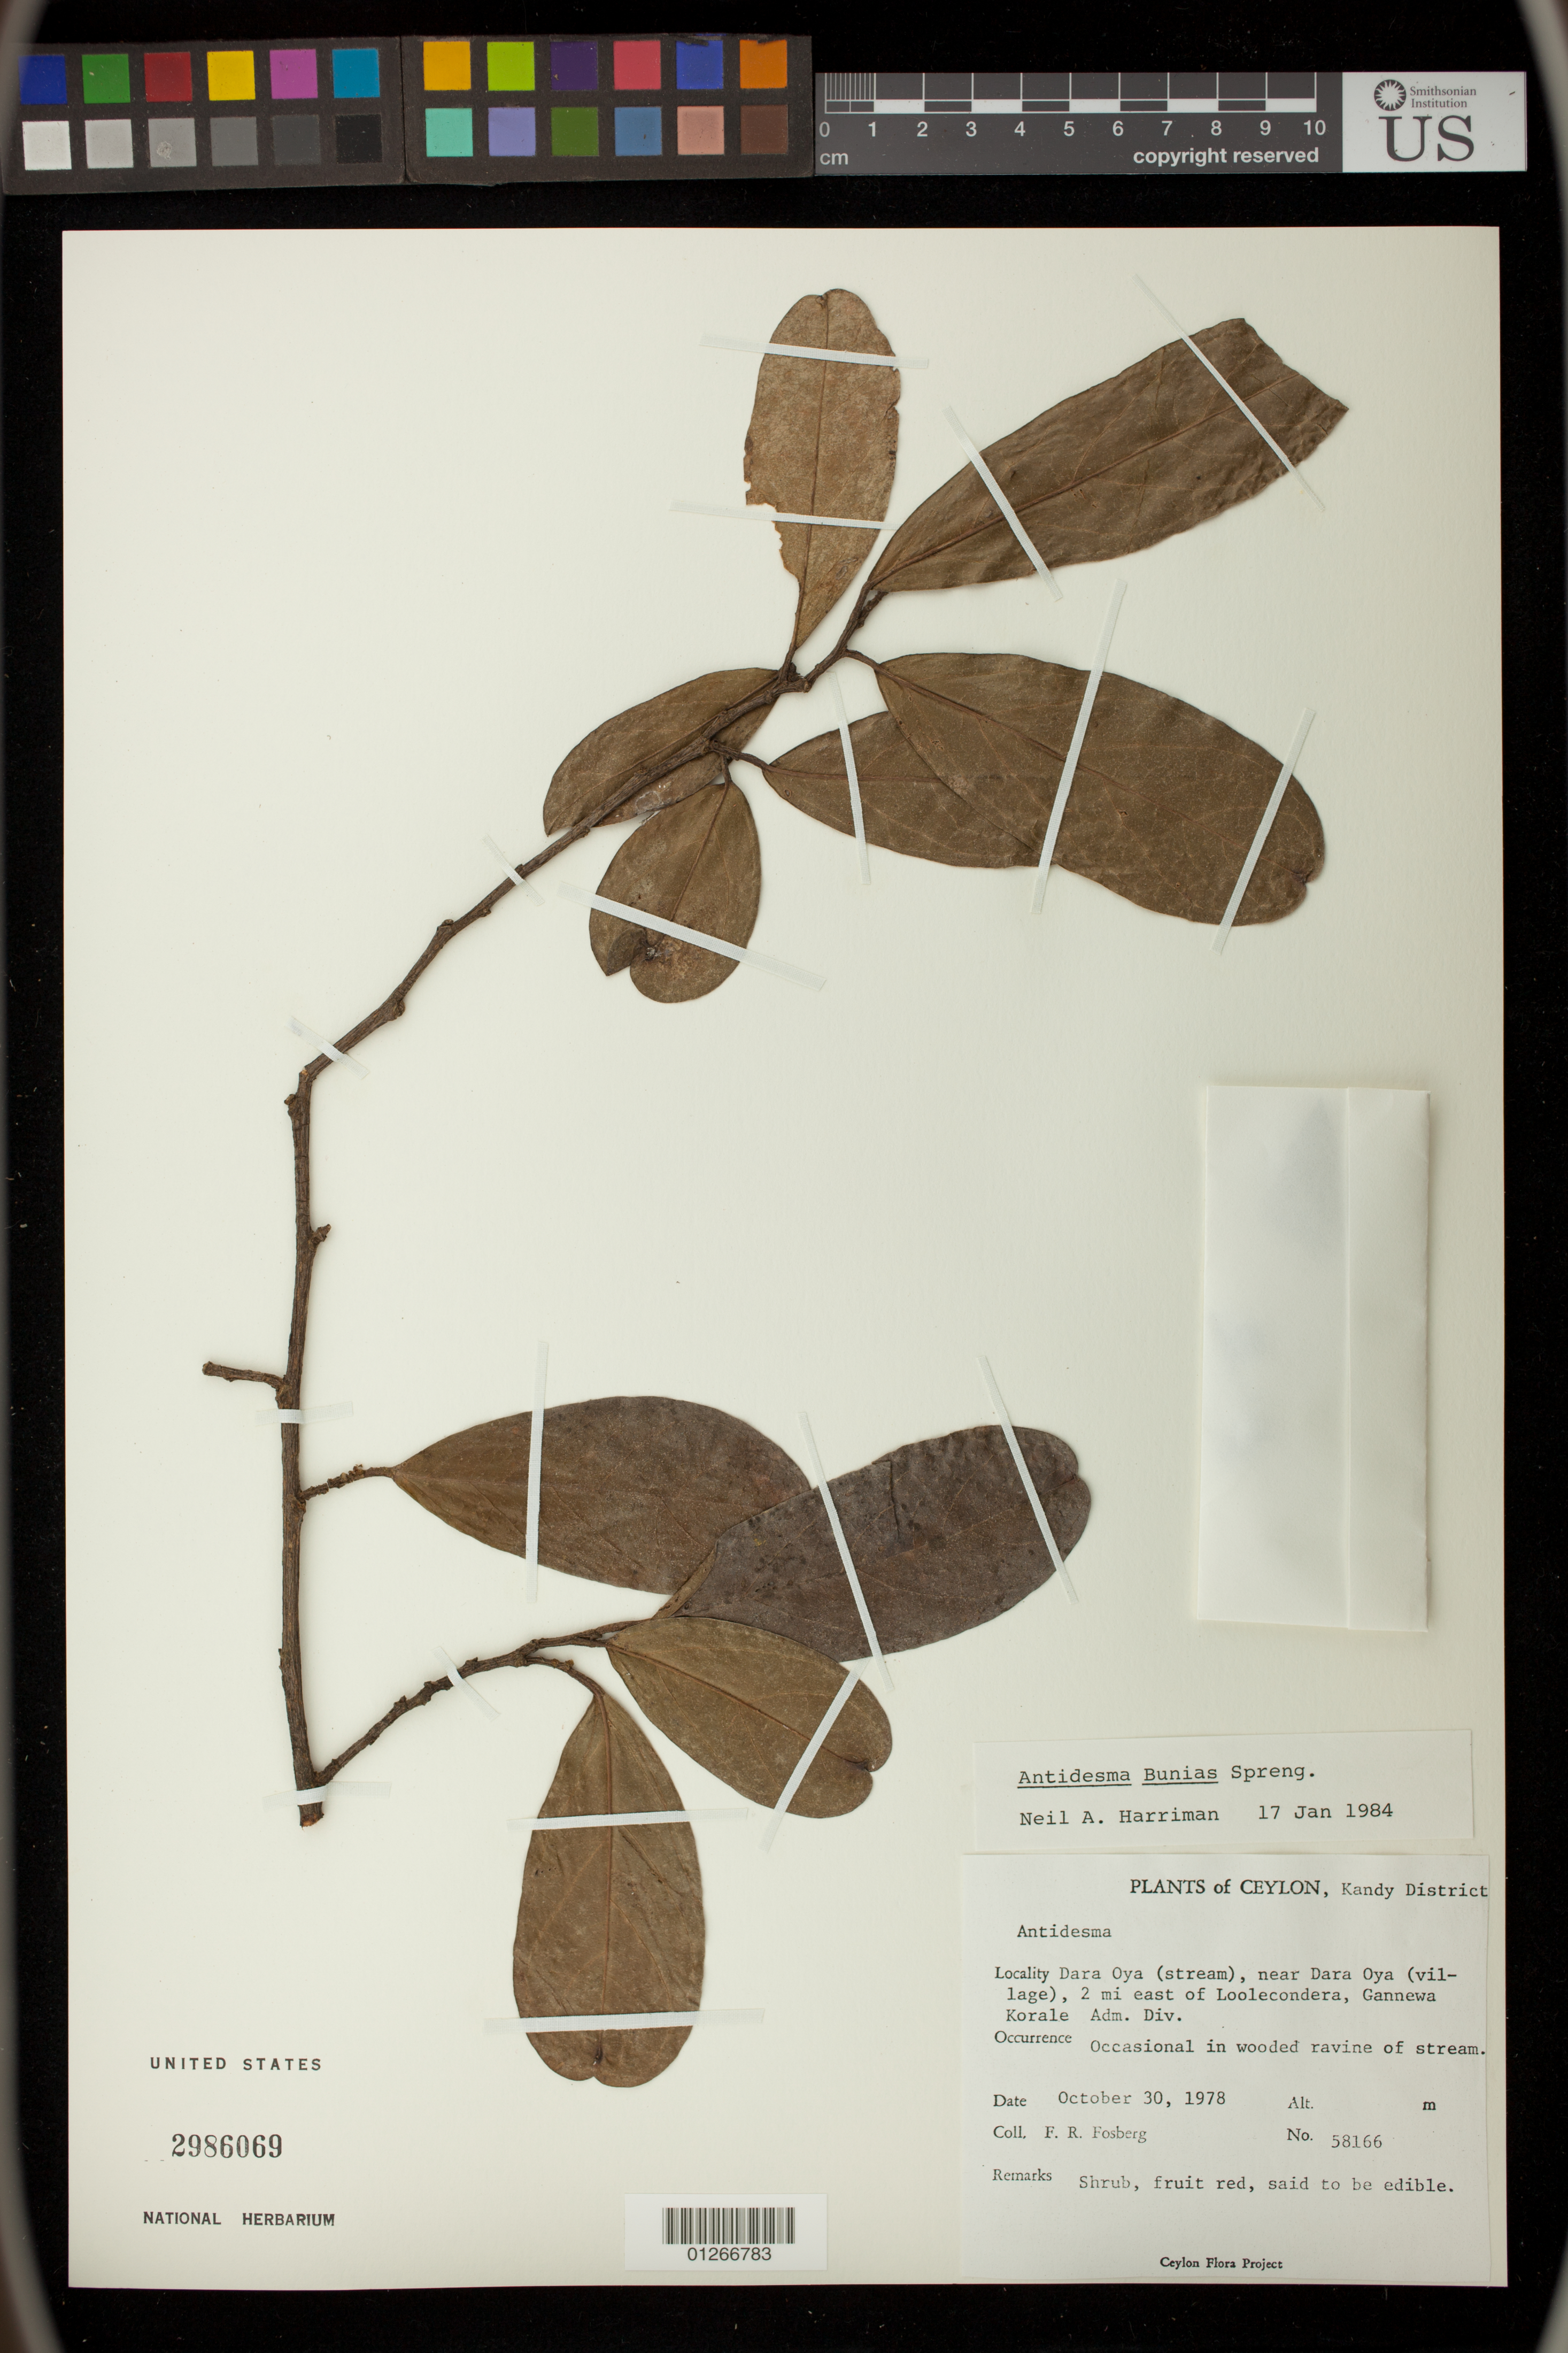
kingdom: Plantae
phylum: Tracheophyta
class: Magnoliopsida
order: Malpighiales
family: Phyllanthaceae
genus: Antidesma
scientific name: Antidesma bunius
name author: (L.) Spreng.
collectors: F. R. Fosberg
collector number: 58166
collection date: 1978-10-30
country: Sri Lanka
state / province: Central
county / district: Kandy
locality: Dara Oya (stream), near Dara Oya (village), 2 mi east of Loolecondera, Gannewa Korale Adm. Div.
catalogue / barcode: US 2986069